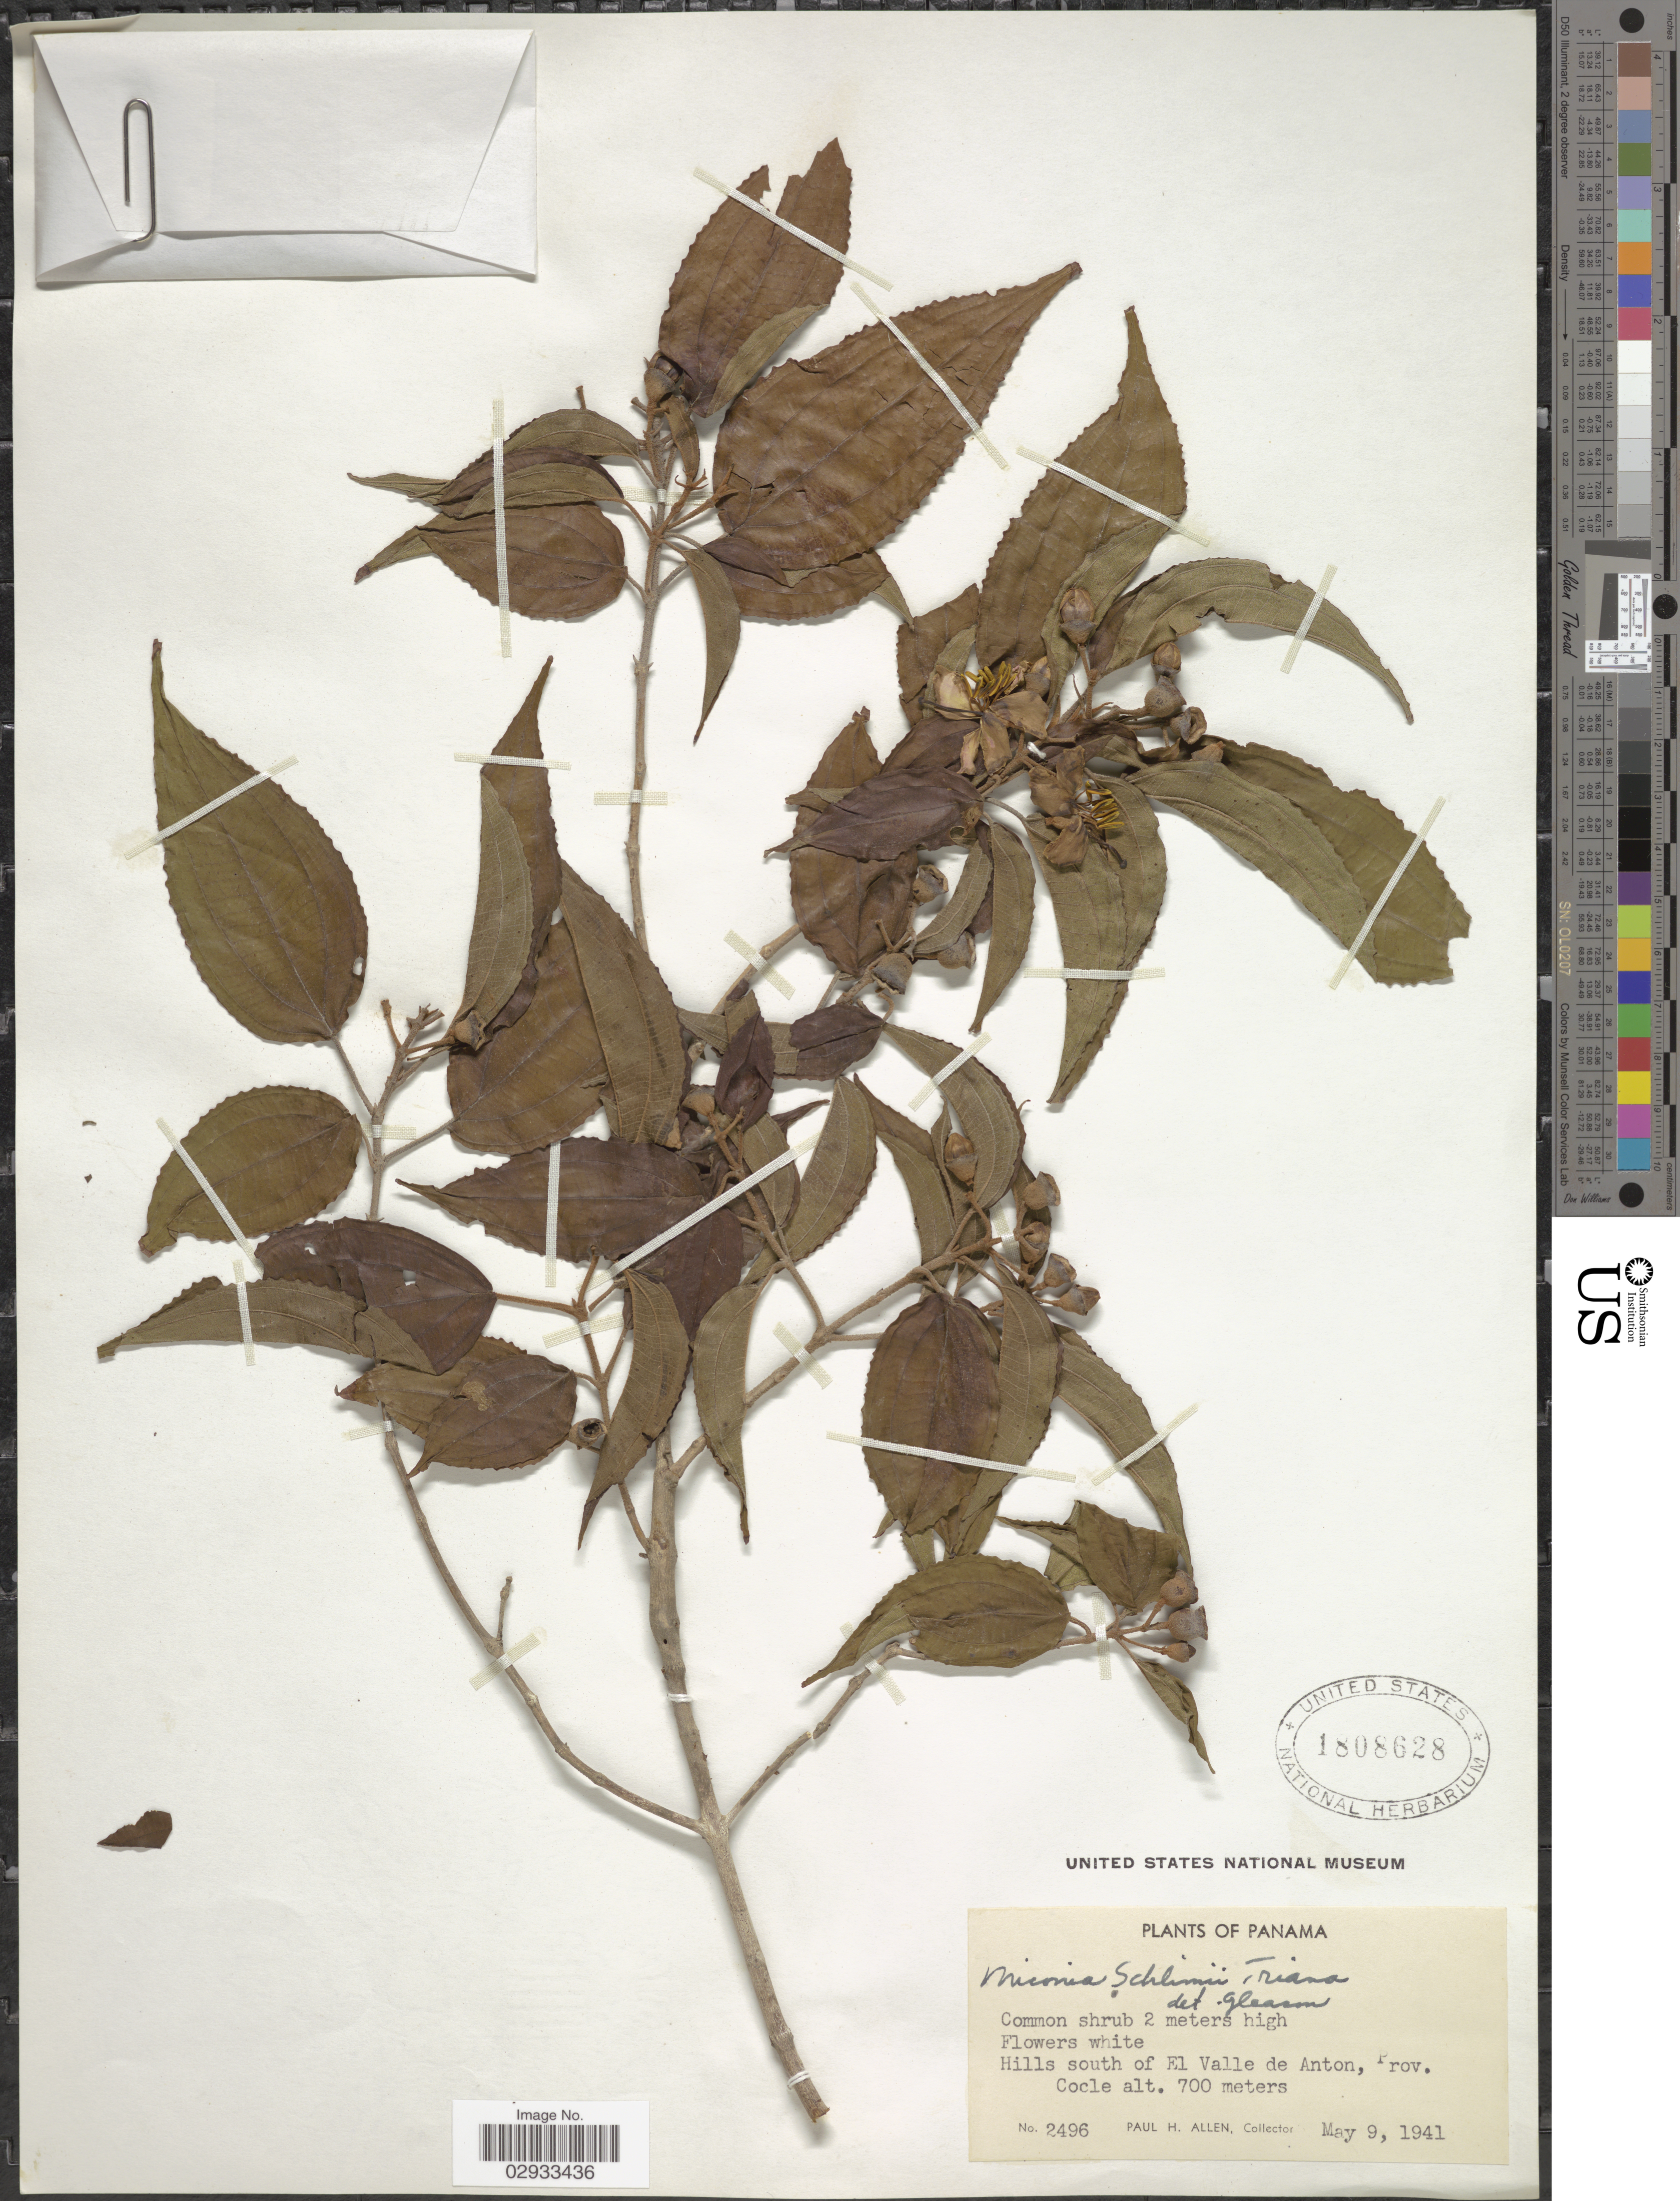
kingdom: Plantae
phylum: Tracheophyta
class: Magnoliopsida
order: Myrtales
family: Melastomataceae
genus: Miconia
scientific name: Miconia schlimii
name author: Triana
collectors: P. H. Allen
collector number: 2496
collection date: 1941-05-09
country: Panama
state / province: Coclé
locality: Hills south of El Valle de Anton.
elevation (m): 700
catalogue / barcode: US 1808628